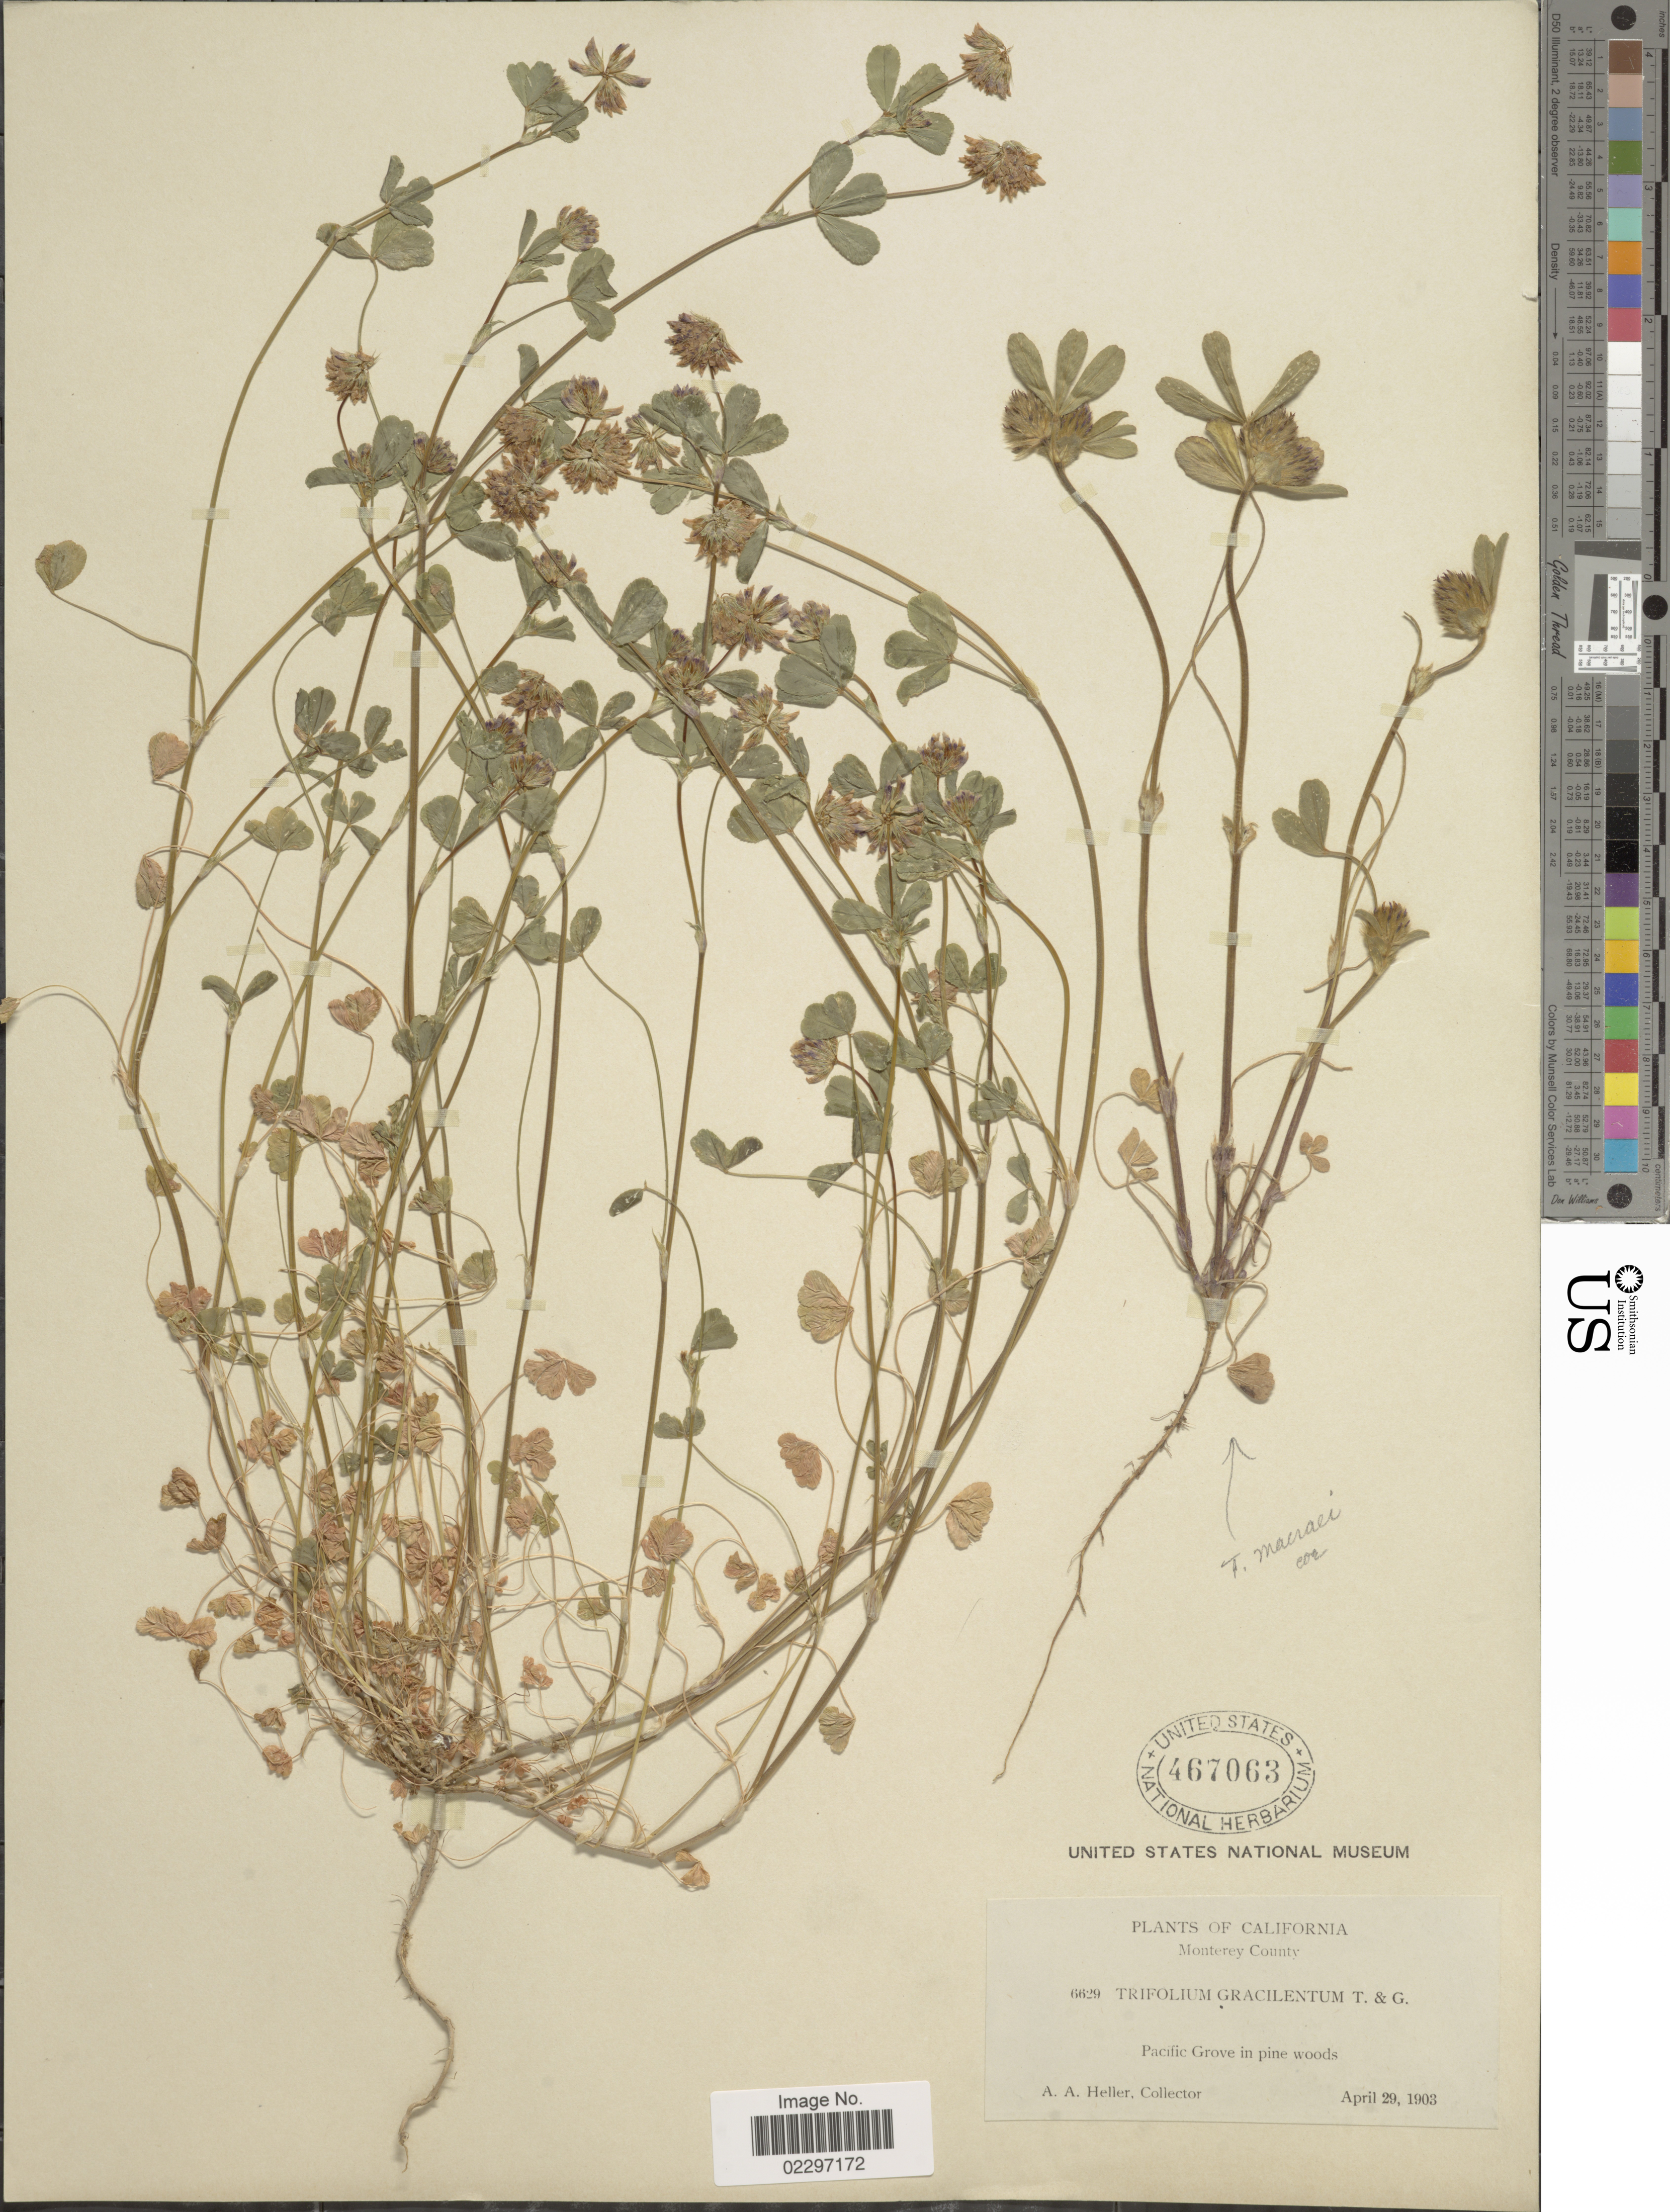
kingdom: Plantae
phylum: Tracheophyta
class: Magnoliopsida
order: Fabales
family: Fabaceae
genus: Trifolium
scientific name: Trifolium macraei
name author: Hook. & Arn.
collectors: A. A. Heller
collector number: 6629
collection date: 1903-04-29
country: United States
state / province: California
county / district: Monterey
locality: Monterey County. Pacific Grove in pine woods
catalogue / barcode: US 467063